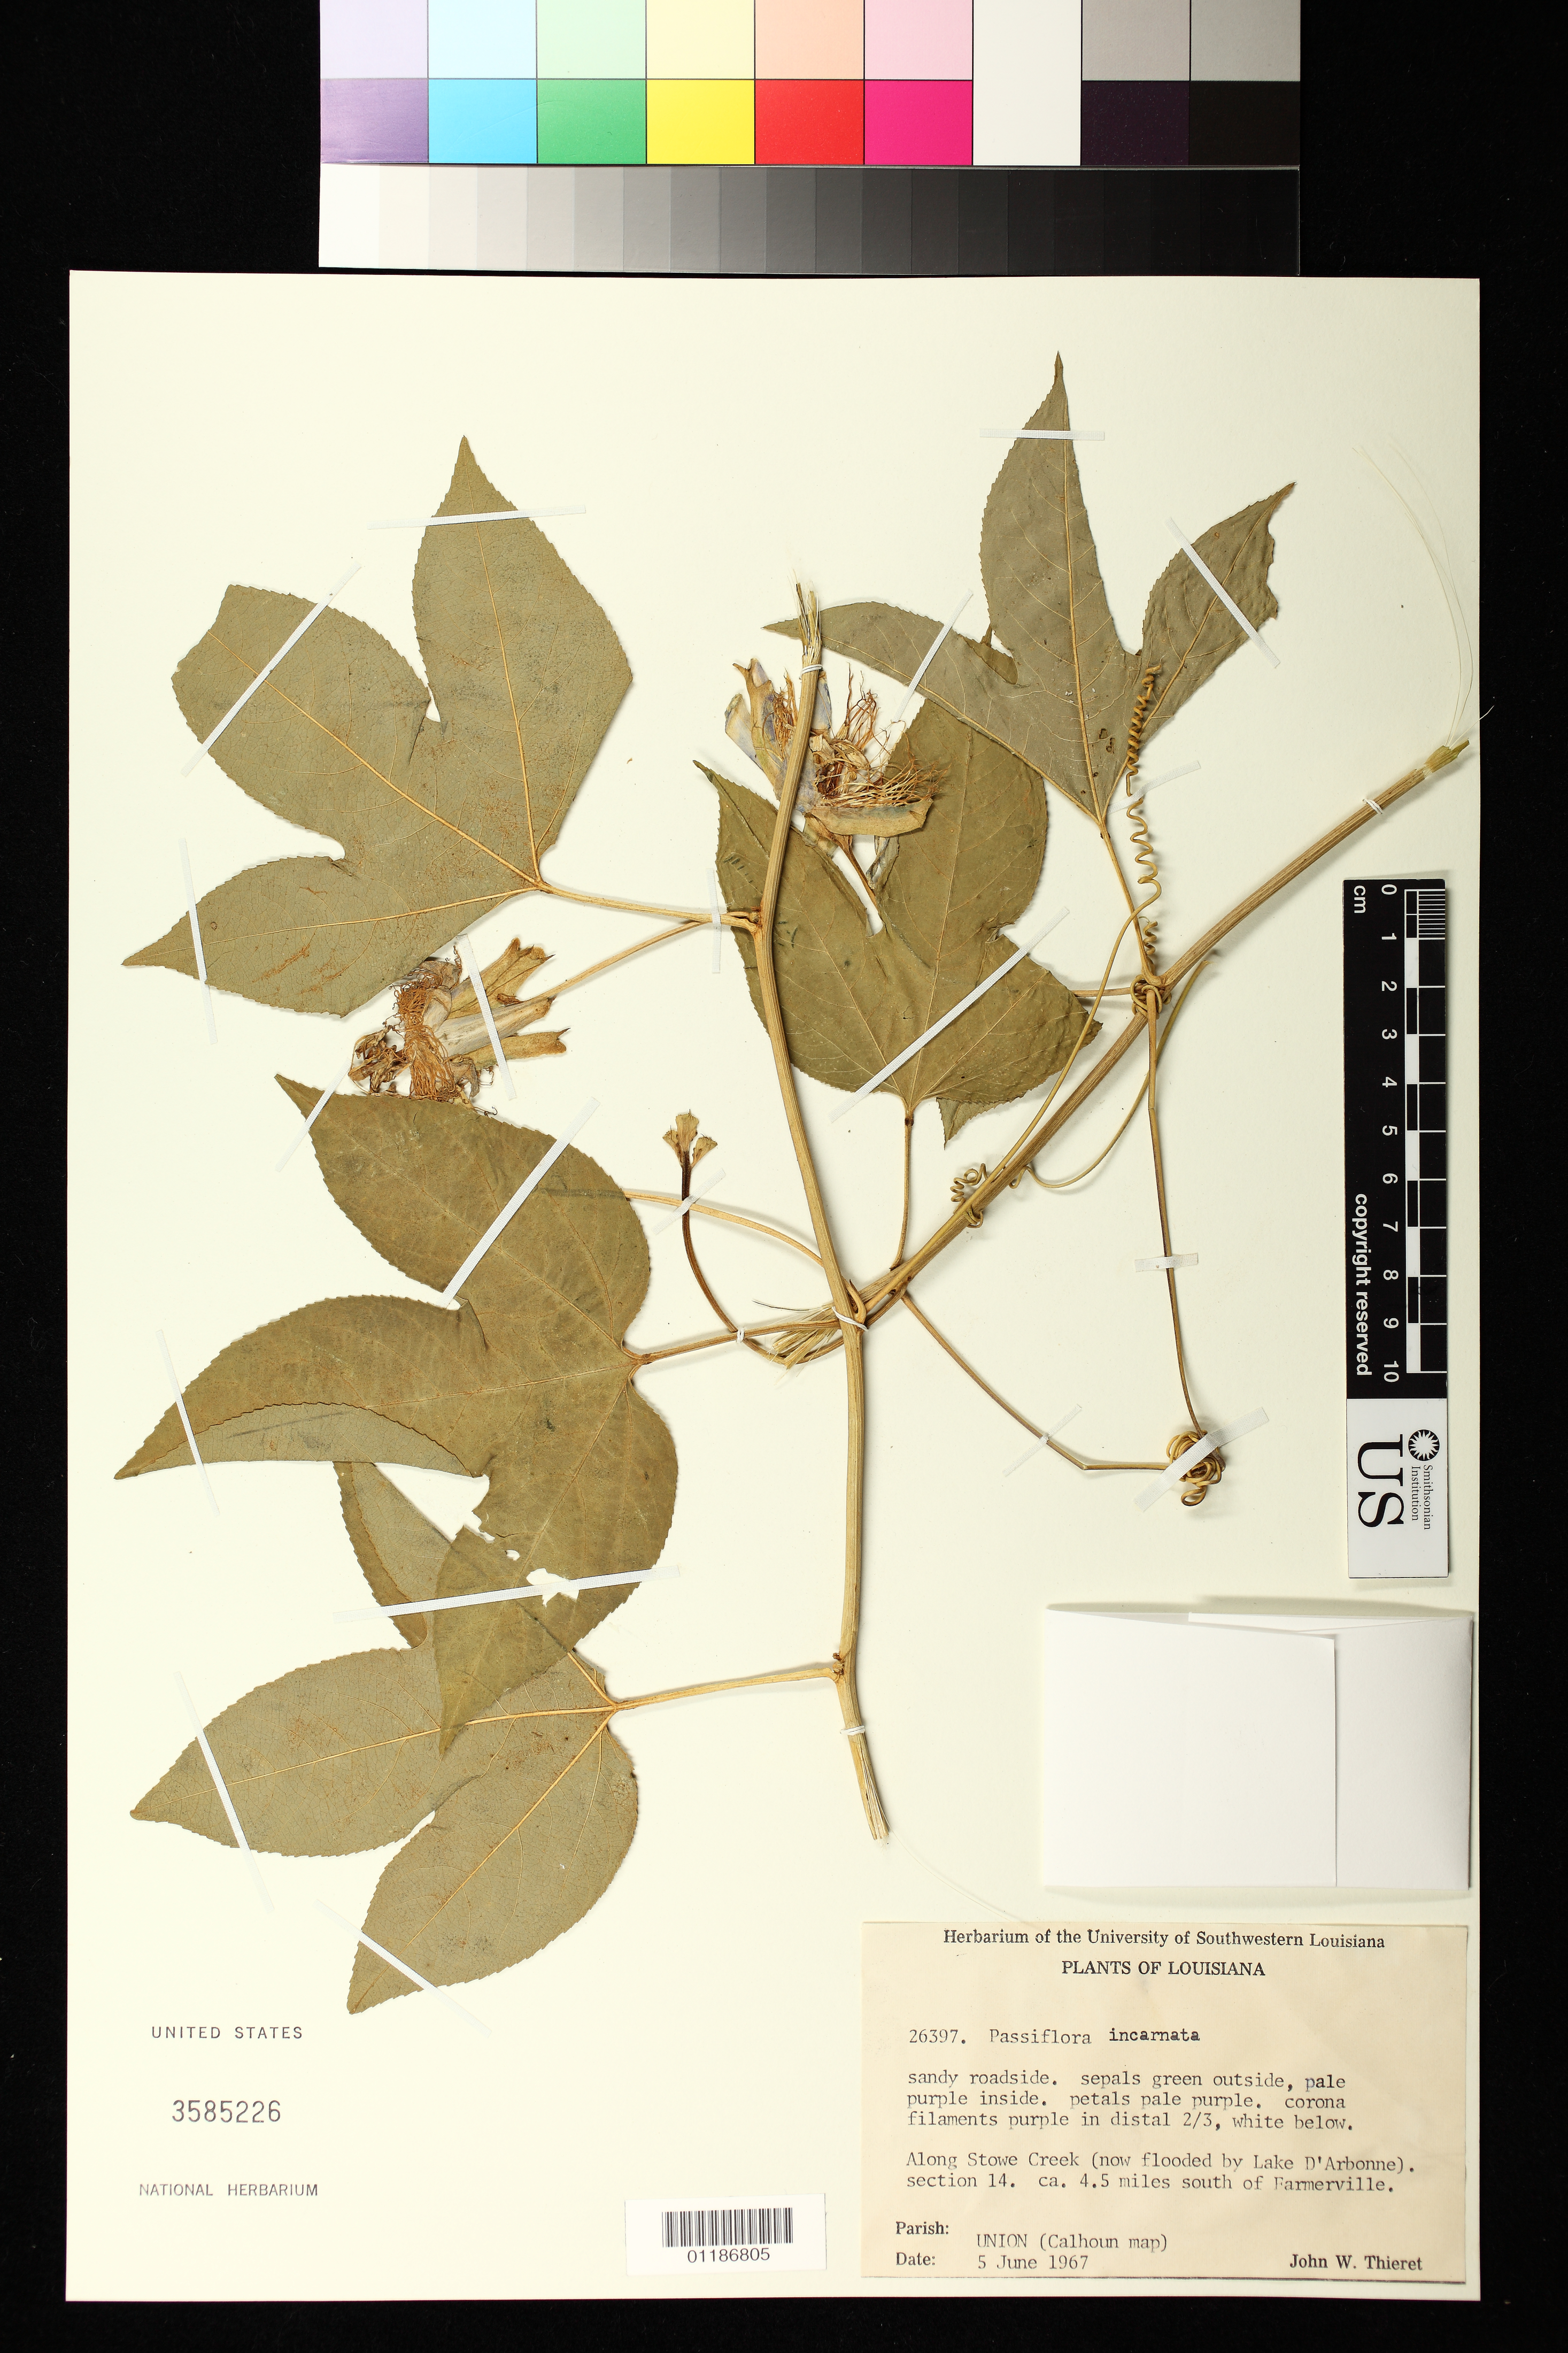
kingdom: Plantae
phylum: Tracheophyta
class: Magnoliopsida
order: Malpighiales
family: Passifloraceae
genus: Passiflora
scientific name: Passiflora incarnata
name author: L.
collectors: J. W. Thieret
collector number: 26397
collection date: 1967-06-05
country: United States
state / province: Louisiana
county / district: Union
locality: Sandy roadside. Along Stowe Creek (now flooded by Lake D'Arbonne). Section 14. ca. 4.5 miles South of Farmerville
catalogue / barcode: US 3585226